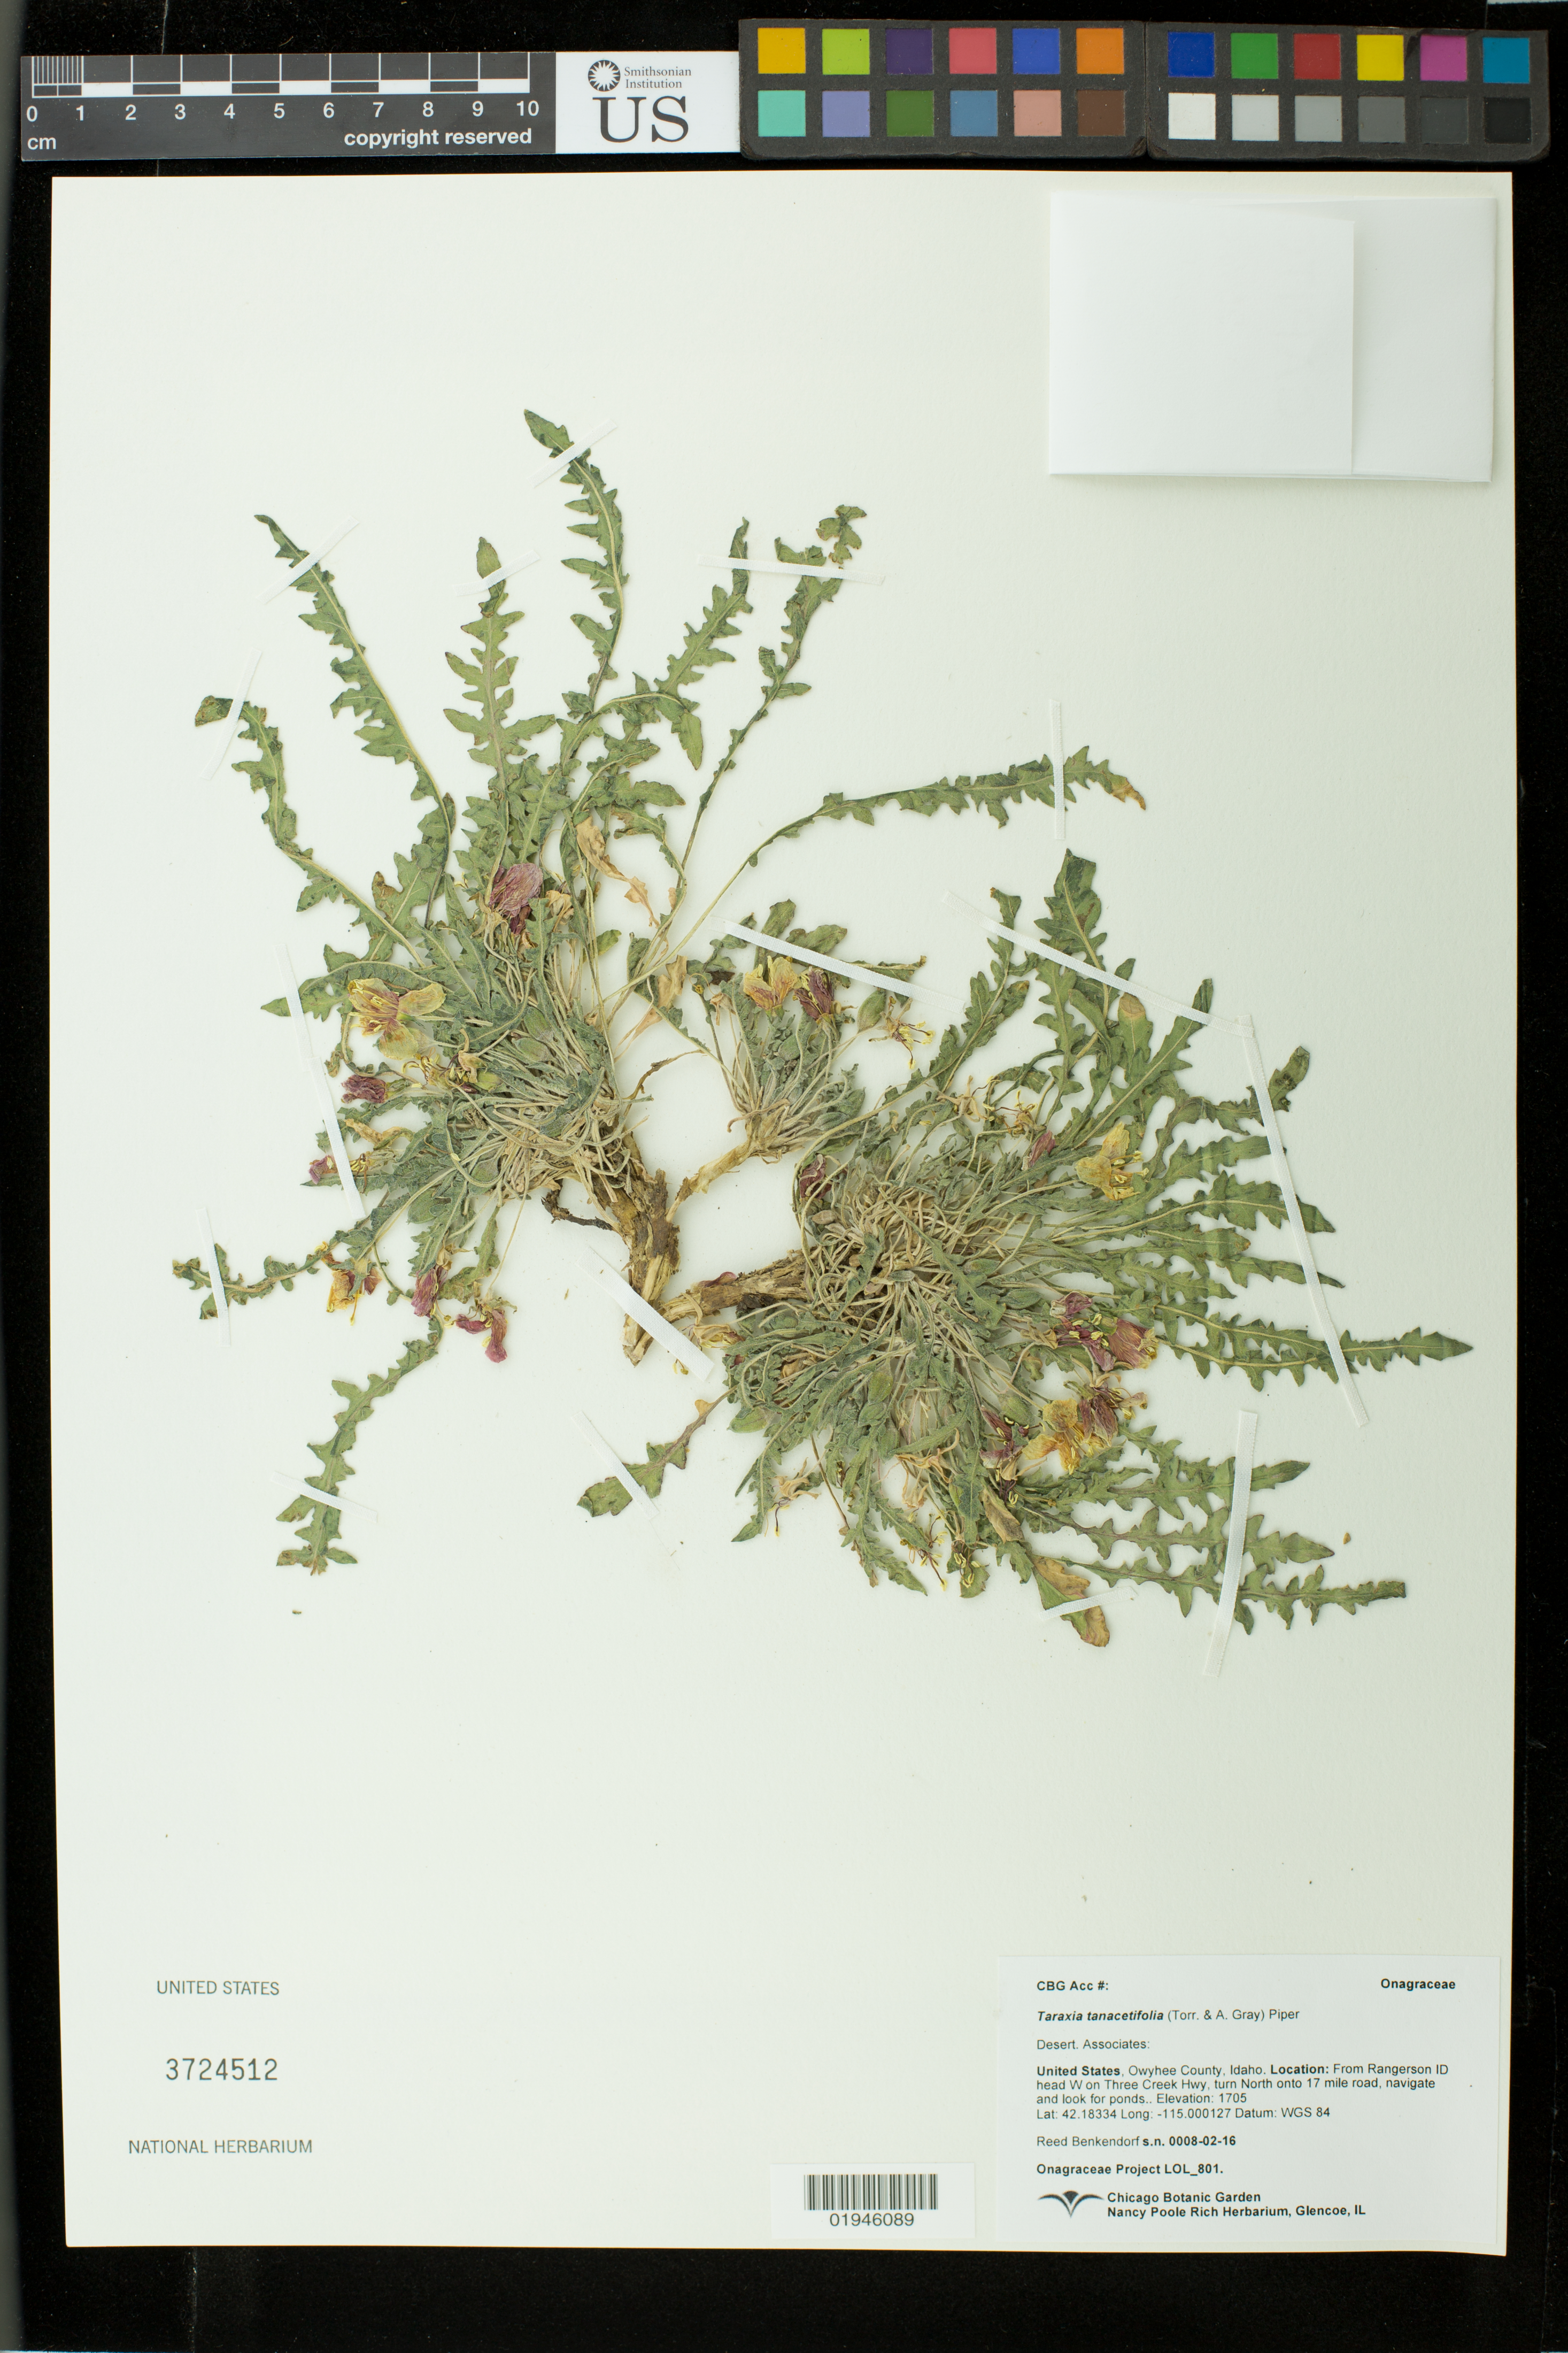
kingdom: Plantae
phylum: Tracheophyta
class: Magnoliopsida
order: Myrtales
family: Onagraceae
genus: Taraxia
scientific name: Taraxia tanacetifolia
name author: (Torr. & A. Gray) Piper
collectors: R. Benkendorf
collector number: LOL 801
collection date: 2016-08-02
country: United States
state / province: Idaho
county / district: Owyhee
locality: From Rangerson ID head W on Three Creek Hwy, turn North onto 17 mile road, navigate and look for ponds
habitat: Desert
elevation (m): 1705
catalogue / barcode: US 3724512